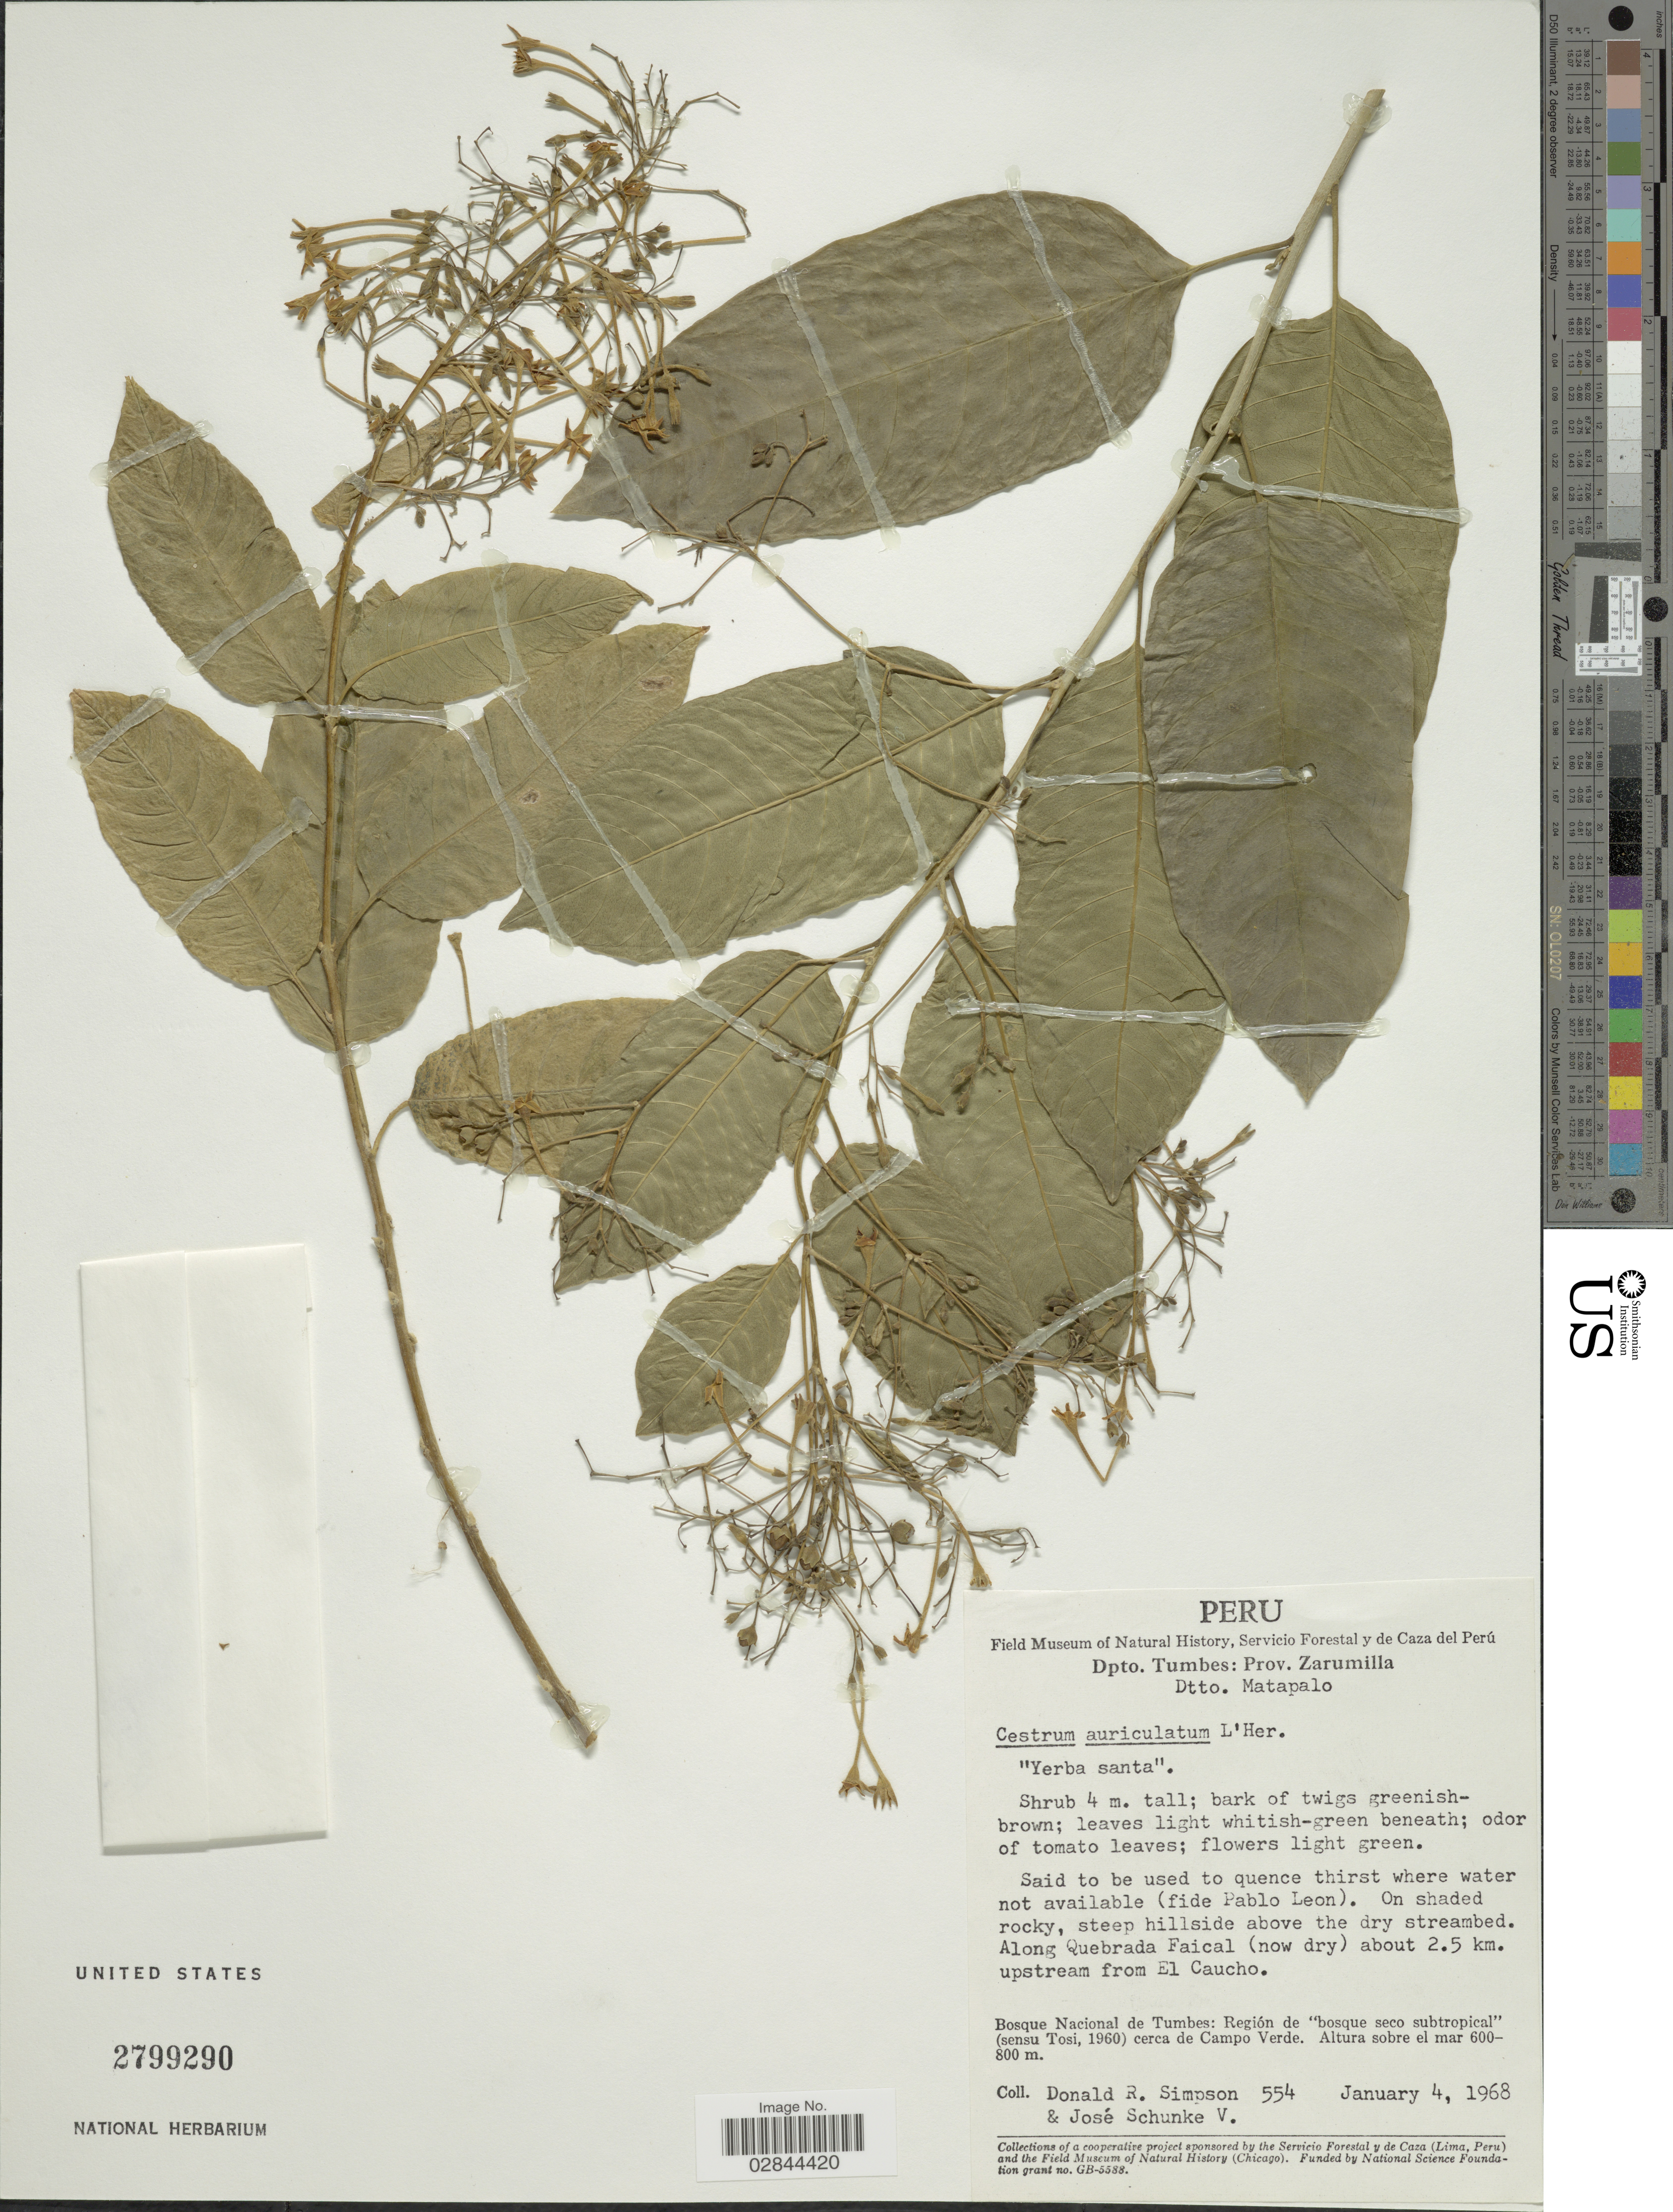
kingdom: Plantae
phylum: Tracheophyta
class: Magnoliopsida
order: Solanales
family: Solanaceae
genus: Cestrum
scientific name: Cestrum auriculatum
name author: L'Hér.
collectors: D. R. Simpson & J. Schunke Vigo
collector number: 554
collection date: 1968-01-04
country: Peru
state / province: Tumbes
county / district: Zarumilla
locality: Dpto. Tumbes, Prov. Zarumilla, Dtto. Matapalo, Along Quebrada Faical (now dry) about 2.5 km. upstream from El Caucho, Bosque Nacional de Tumbes, Región de "bosque seco subtropical" (sensu Tosi, 1960) cerca de Campo Verde.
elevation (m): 600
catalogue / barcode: US 2799290